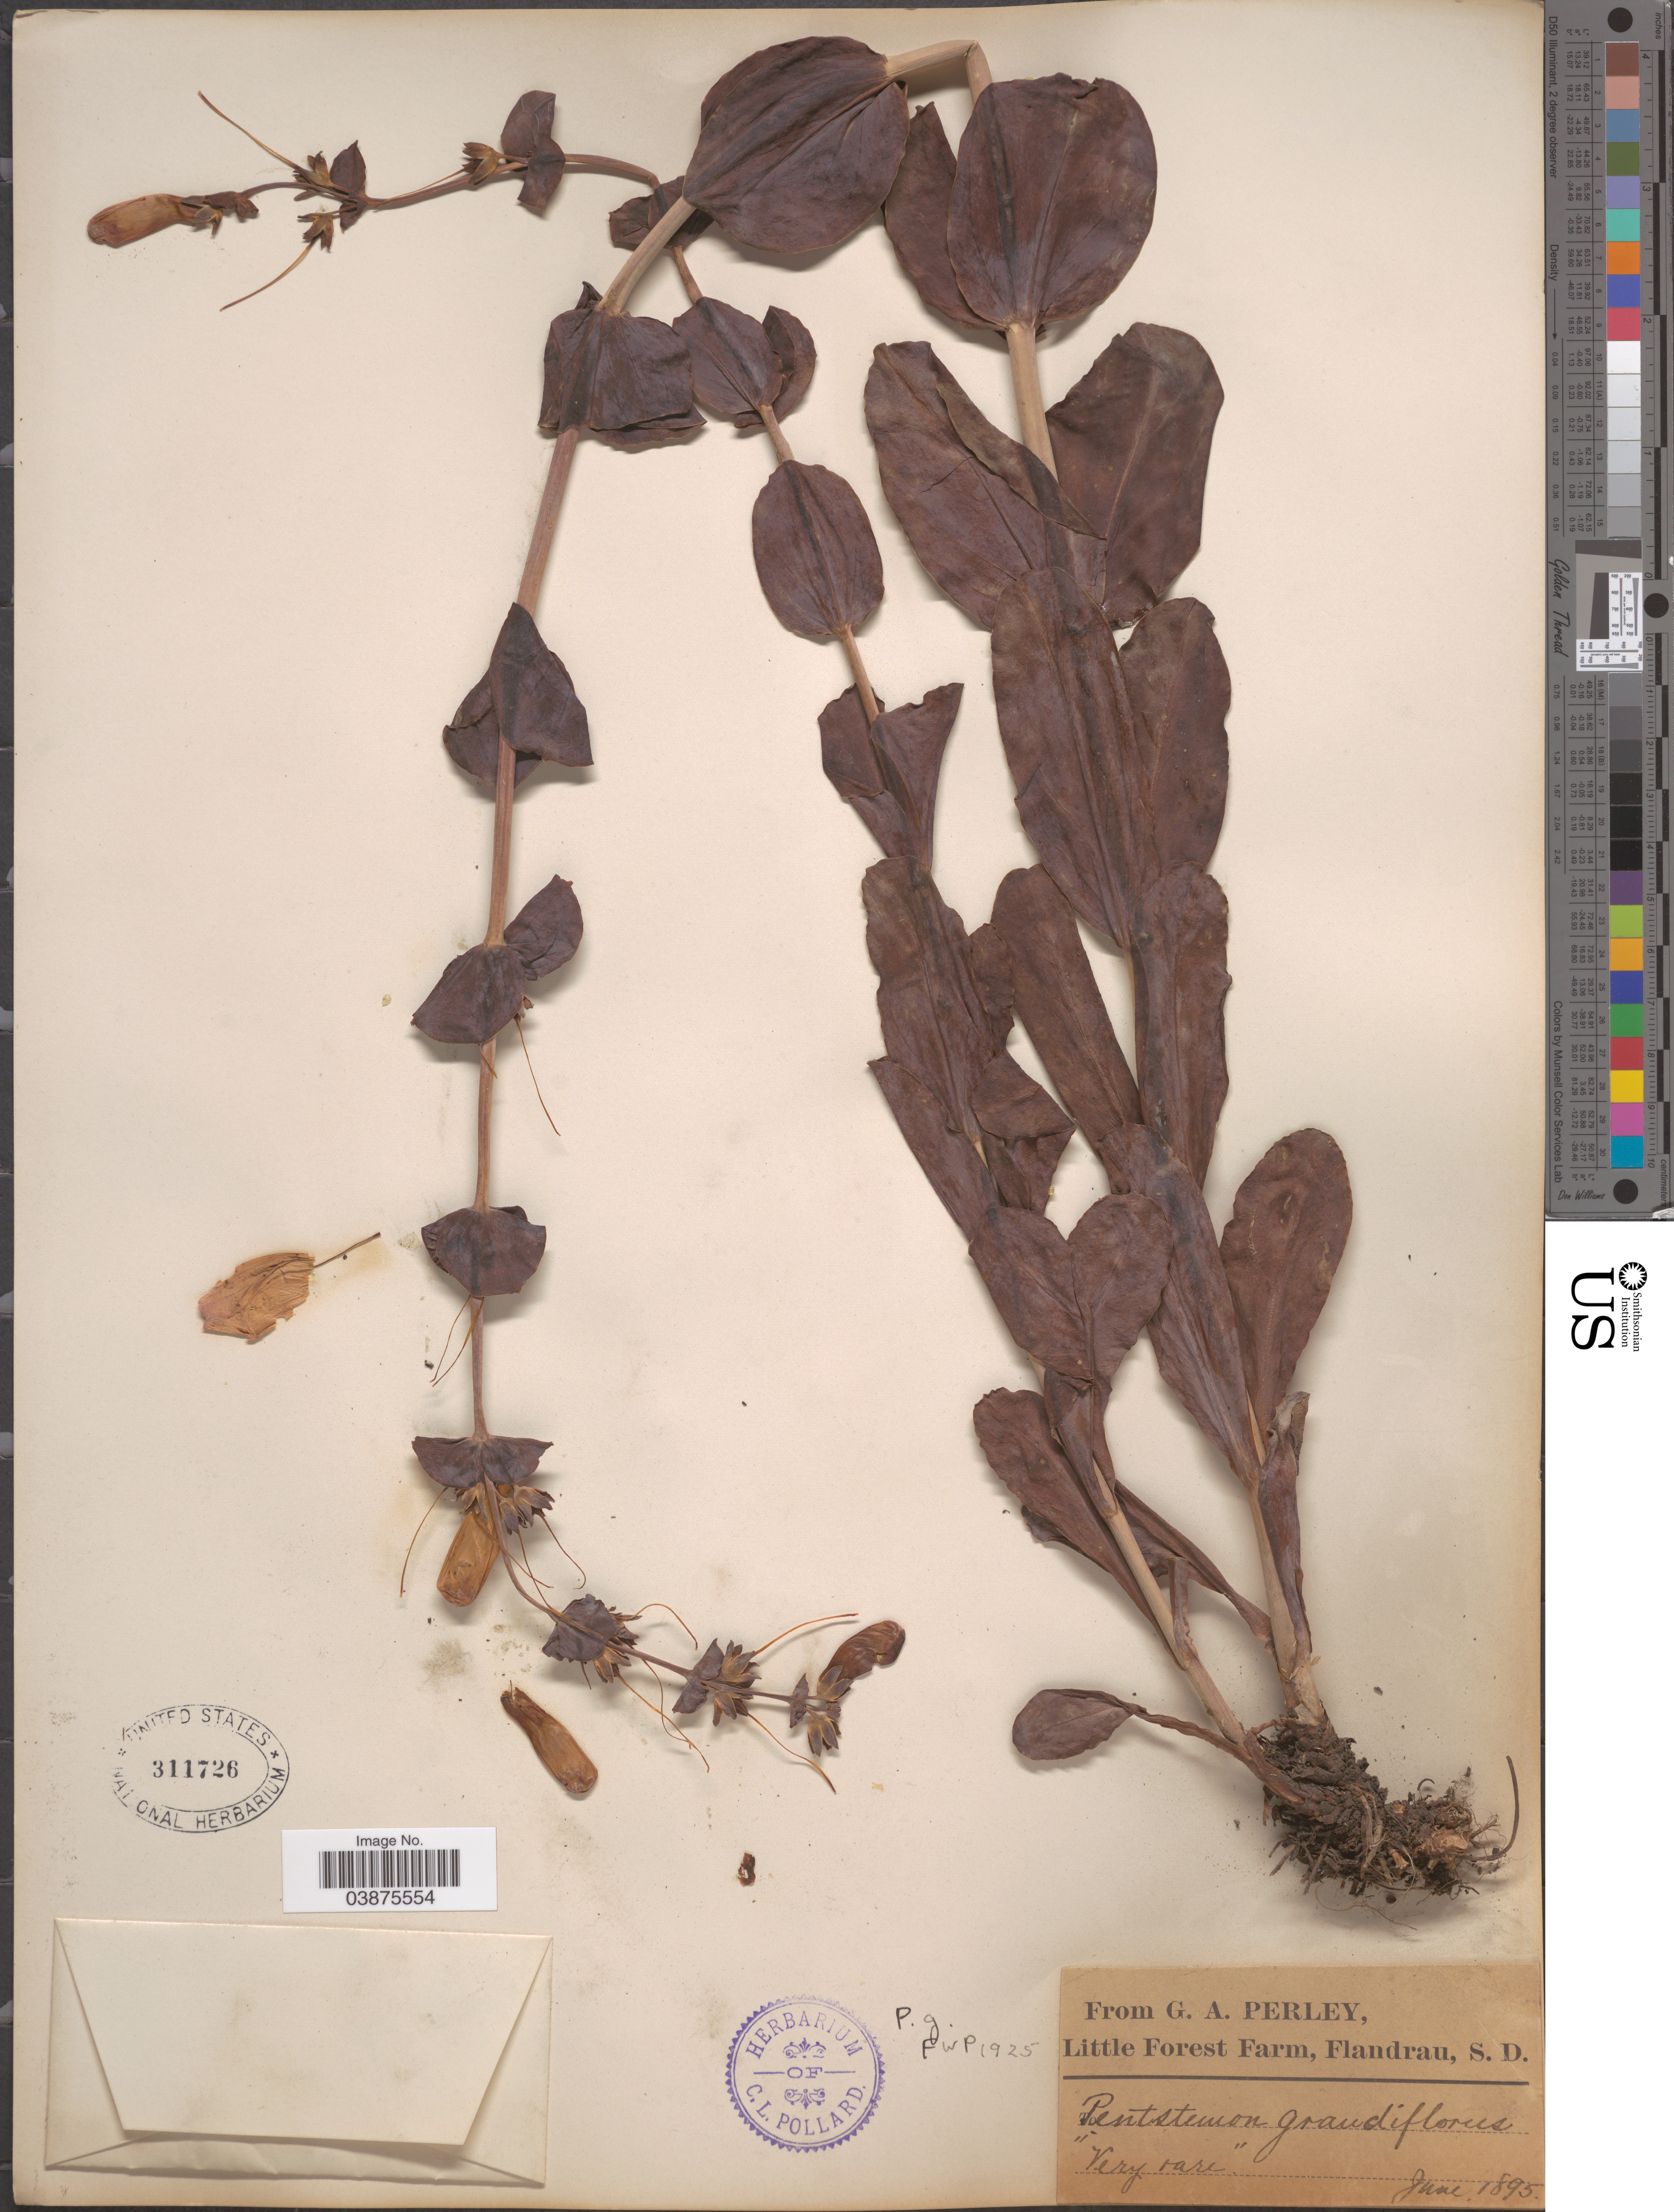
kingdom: Plantae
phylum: Tracheophyta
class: Magnoliopsida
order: Lamiales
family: Plantaginaceae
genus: Penstemon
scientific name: Penstemon grandiflorus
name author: Nutt.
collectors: G. Perley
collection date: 1895-06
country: United States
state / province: South Dakota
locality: Little Forest Farm, Flandrau.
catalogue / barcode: US 311726